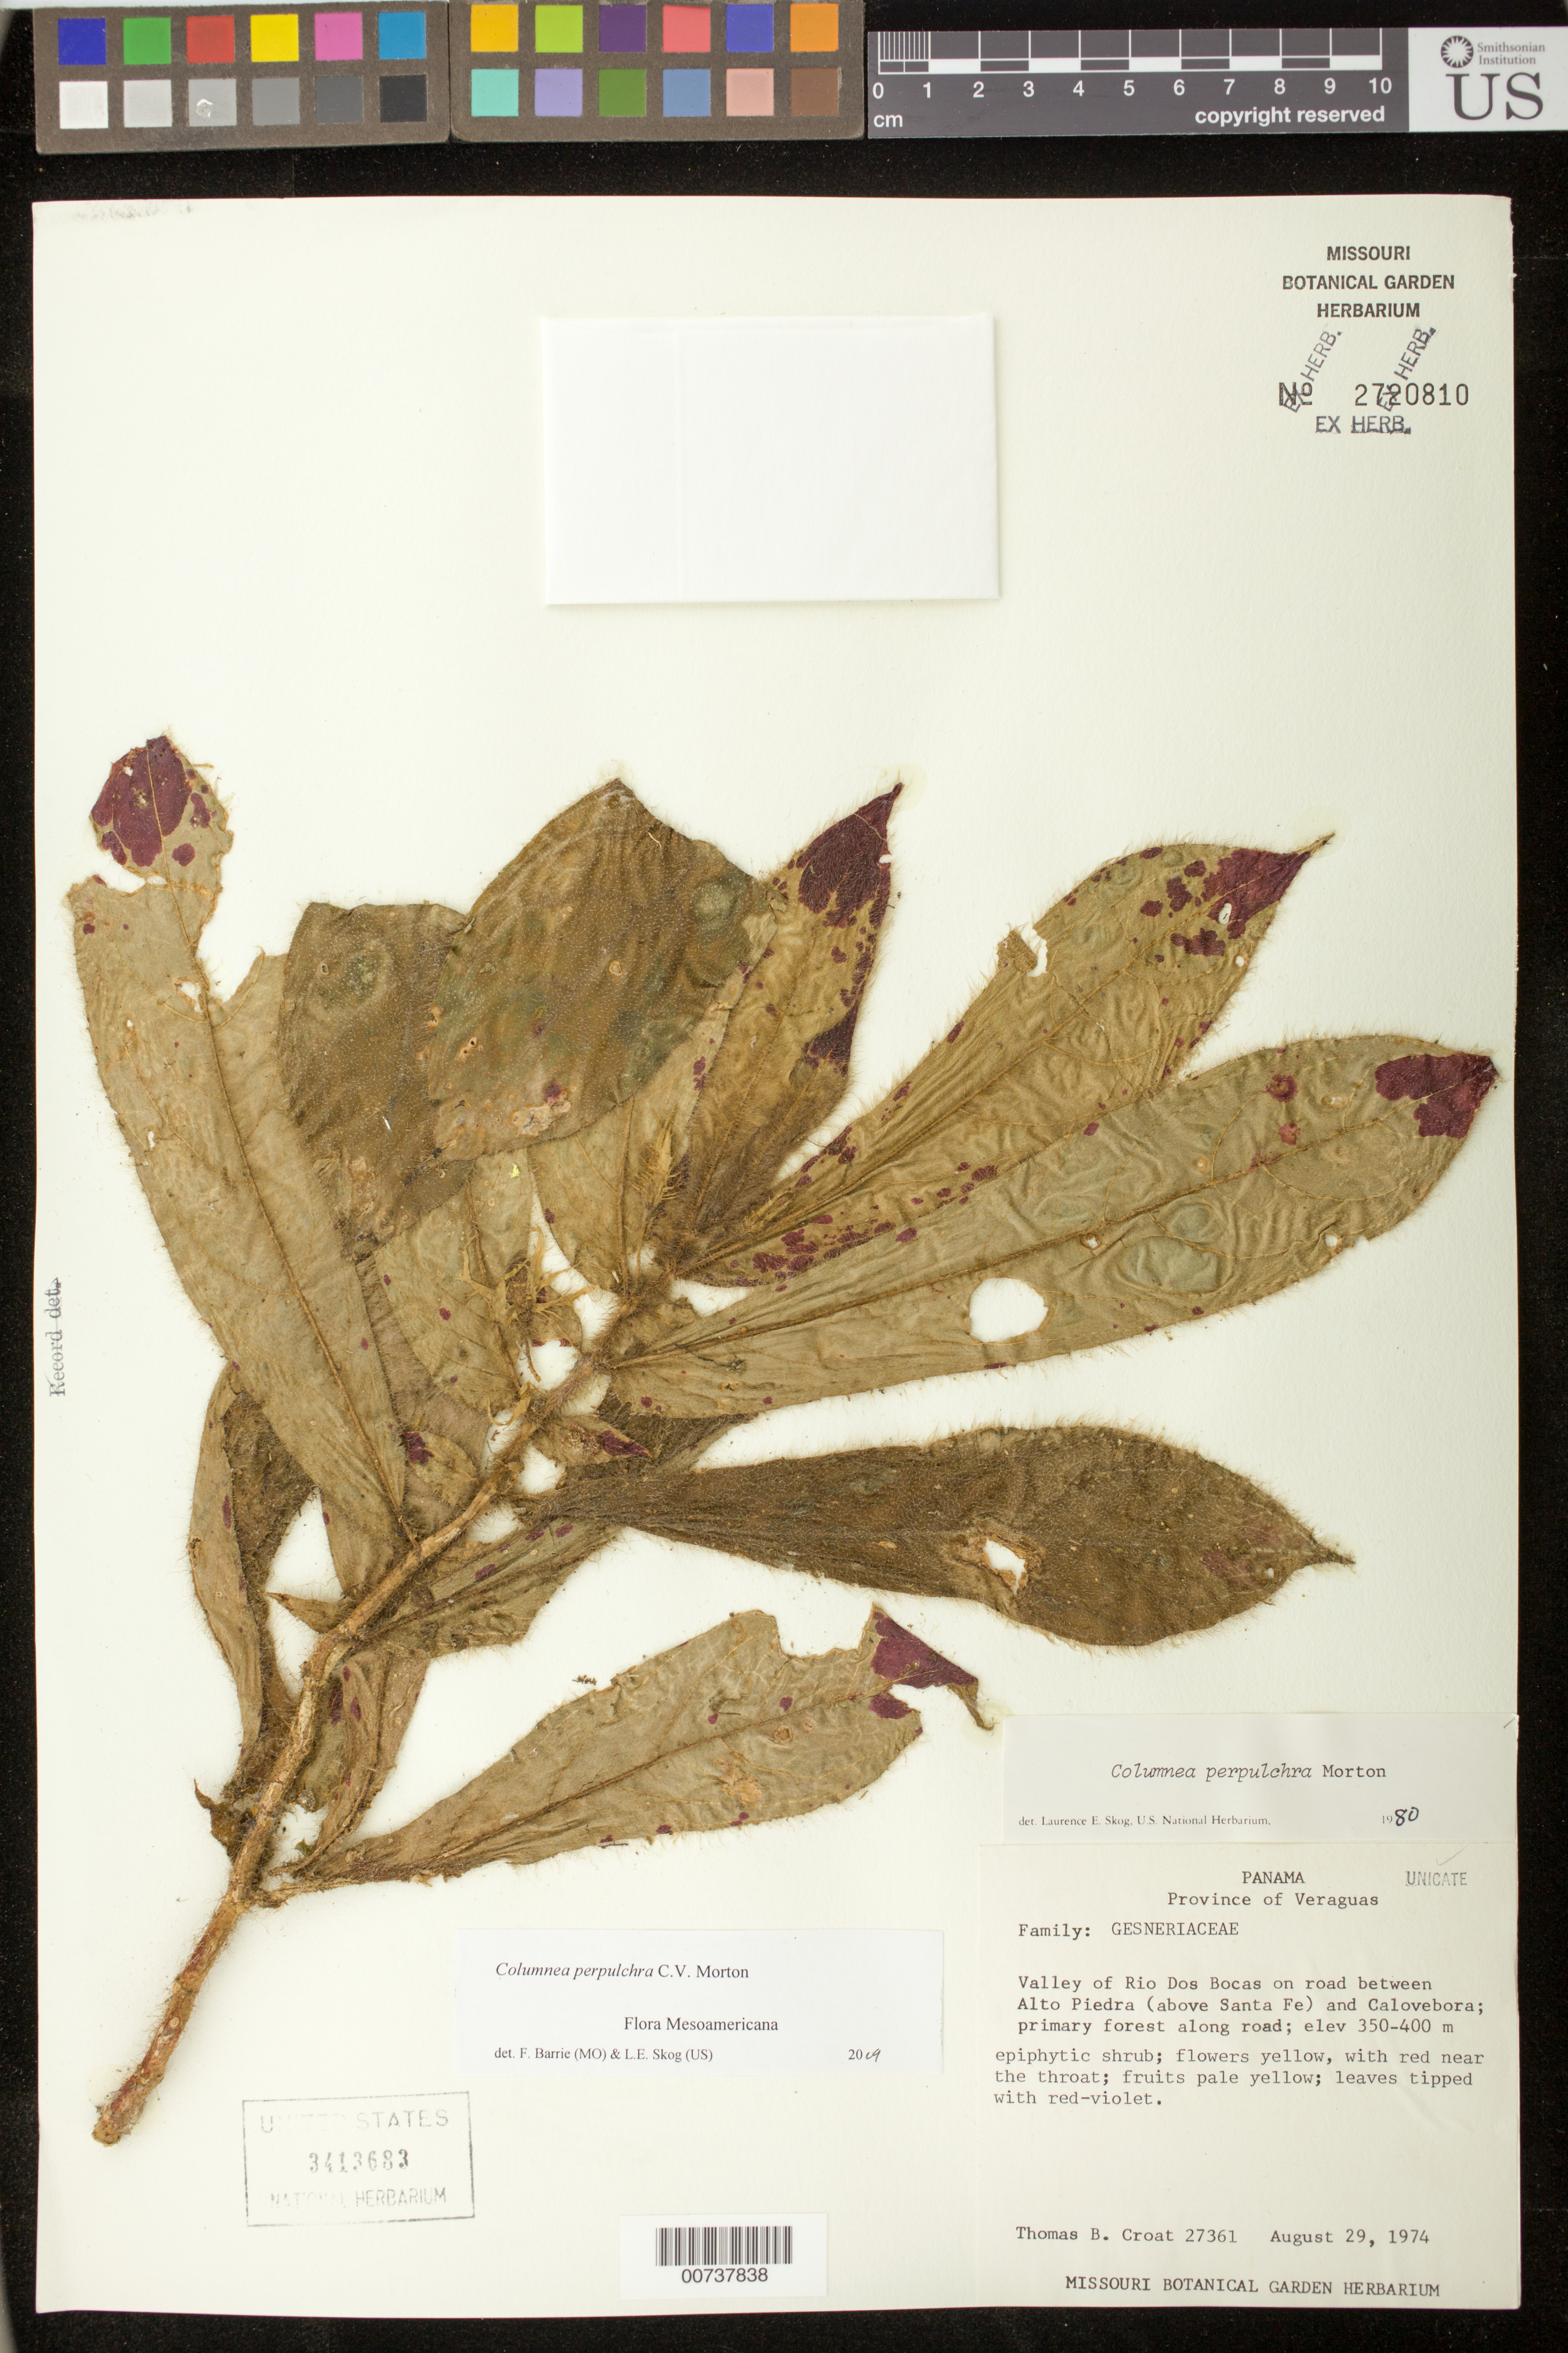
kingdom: Plantae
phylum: Tracheophyta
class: Magnoliopsida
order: Lamiales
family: Gesneriaceae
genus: Columnea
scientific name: Columnea perpulchra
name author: C.V. Morton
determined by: Skog, Laurence E.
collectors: T. B. Croat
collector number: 27361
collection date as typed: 29 Aug 1974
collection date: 1974-08-29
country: Panama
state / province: Veraguas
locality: Valley of Rio Dos Bocas on road between Alto Piedra (above Santa Fe) and Calovebora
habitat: Primary forest along road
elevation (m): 350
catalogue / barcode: US 3413683